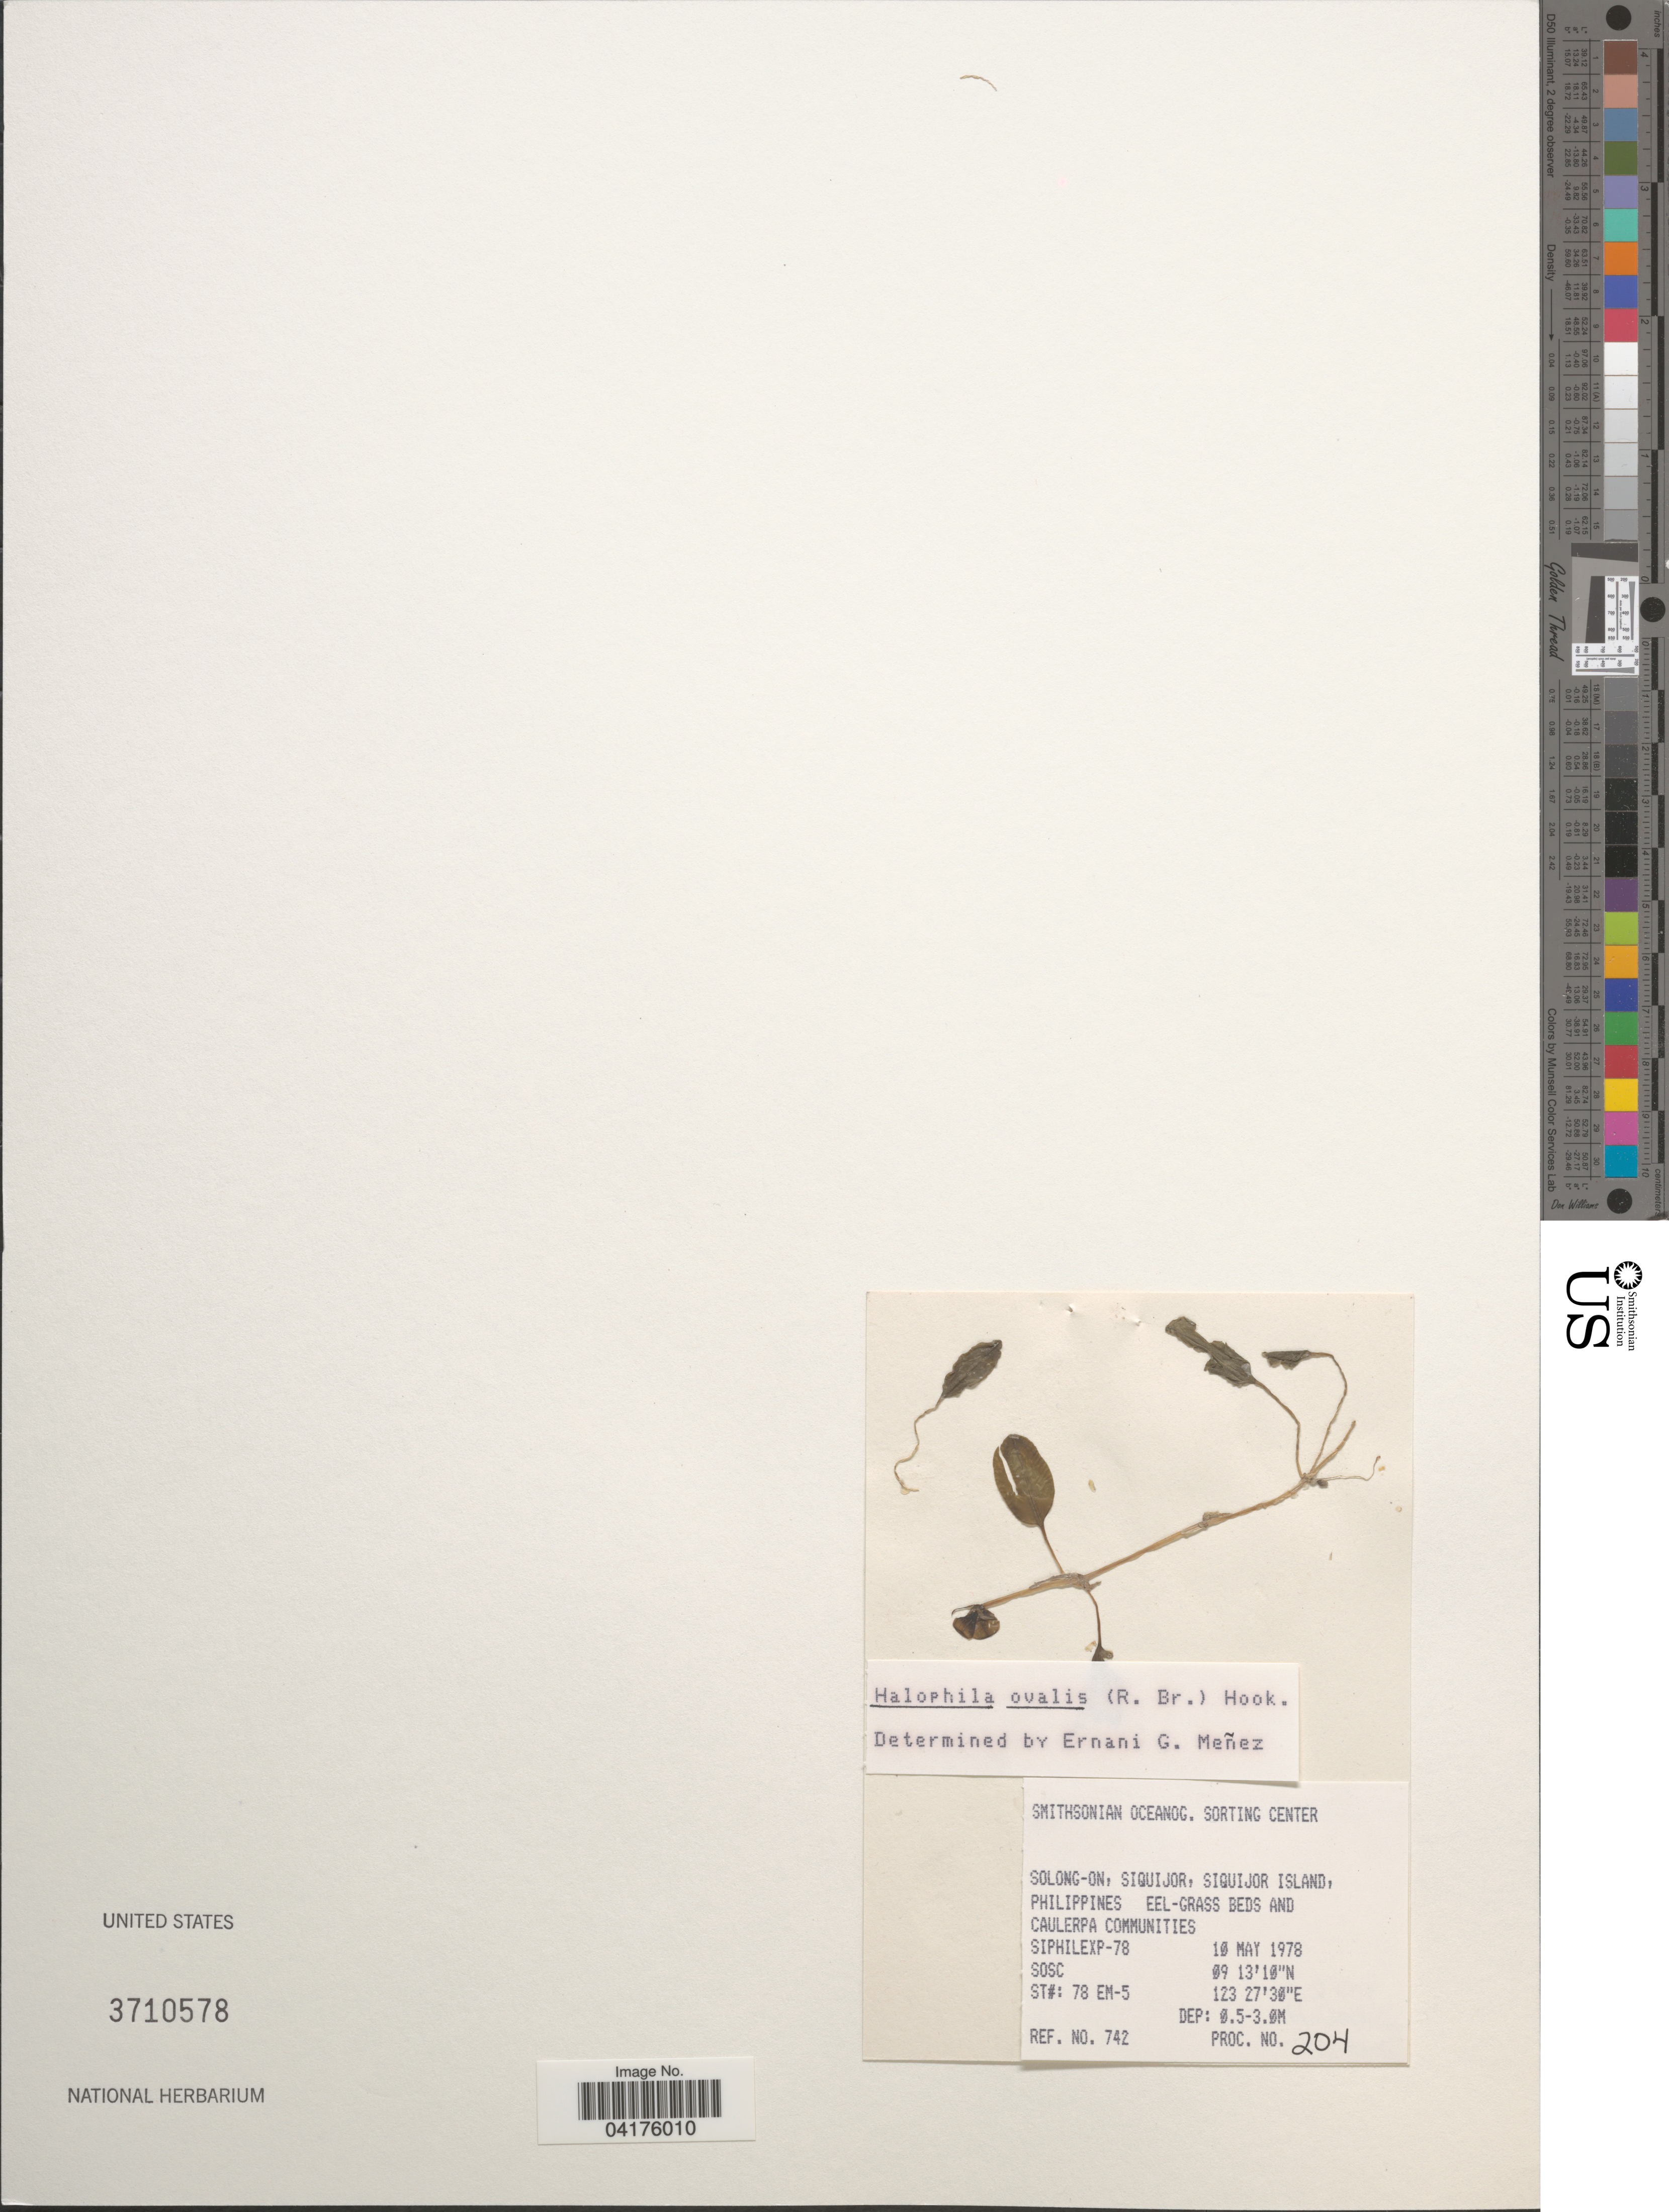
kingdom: Plantae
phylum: Tracheophyta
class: Liliopsida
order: Alismatales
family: Hydrocharitaceae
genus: Halophila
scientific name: Halophila ovalis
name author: (R. Br.) Hook. f.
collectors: Smithsonian Oceanographic Sorting Center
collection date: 1978-05-10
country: Philippines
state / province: Central Visayas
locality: Solong-On, Siquijor, Siquijor Island, Philippines EEL-Grass Beds and Caulerpa Communities. ST#: 78 EM-5.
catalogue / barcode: US 3710578